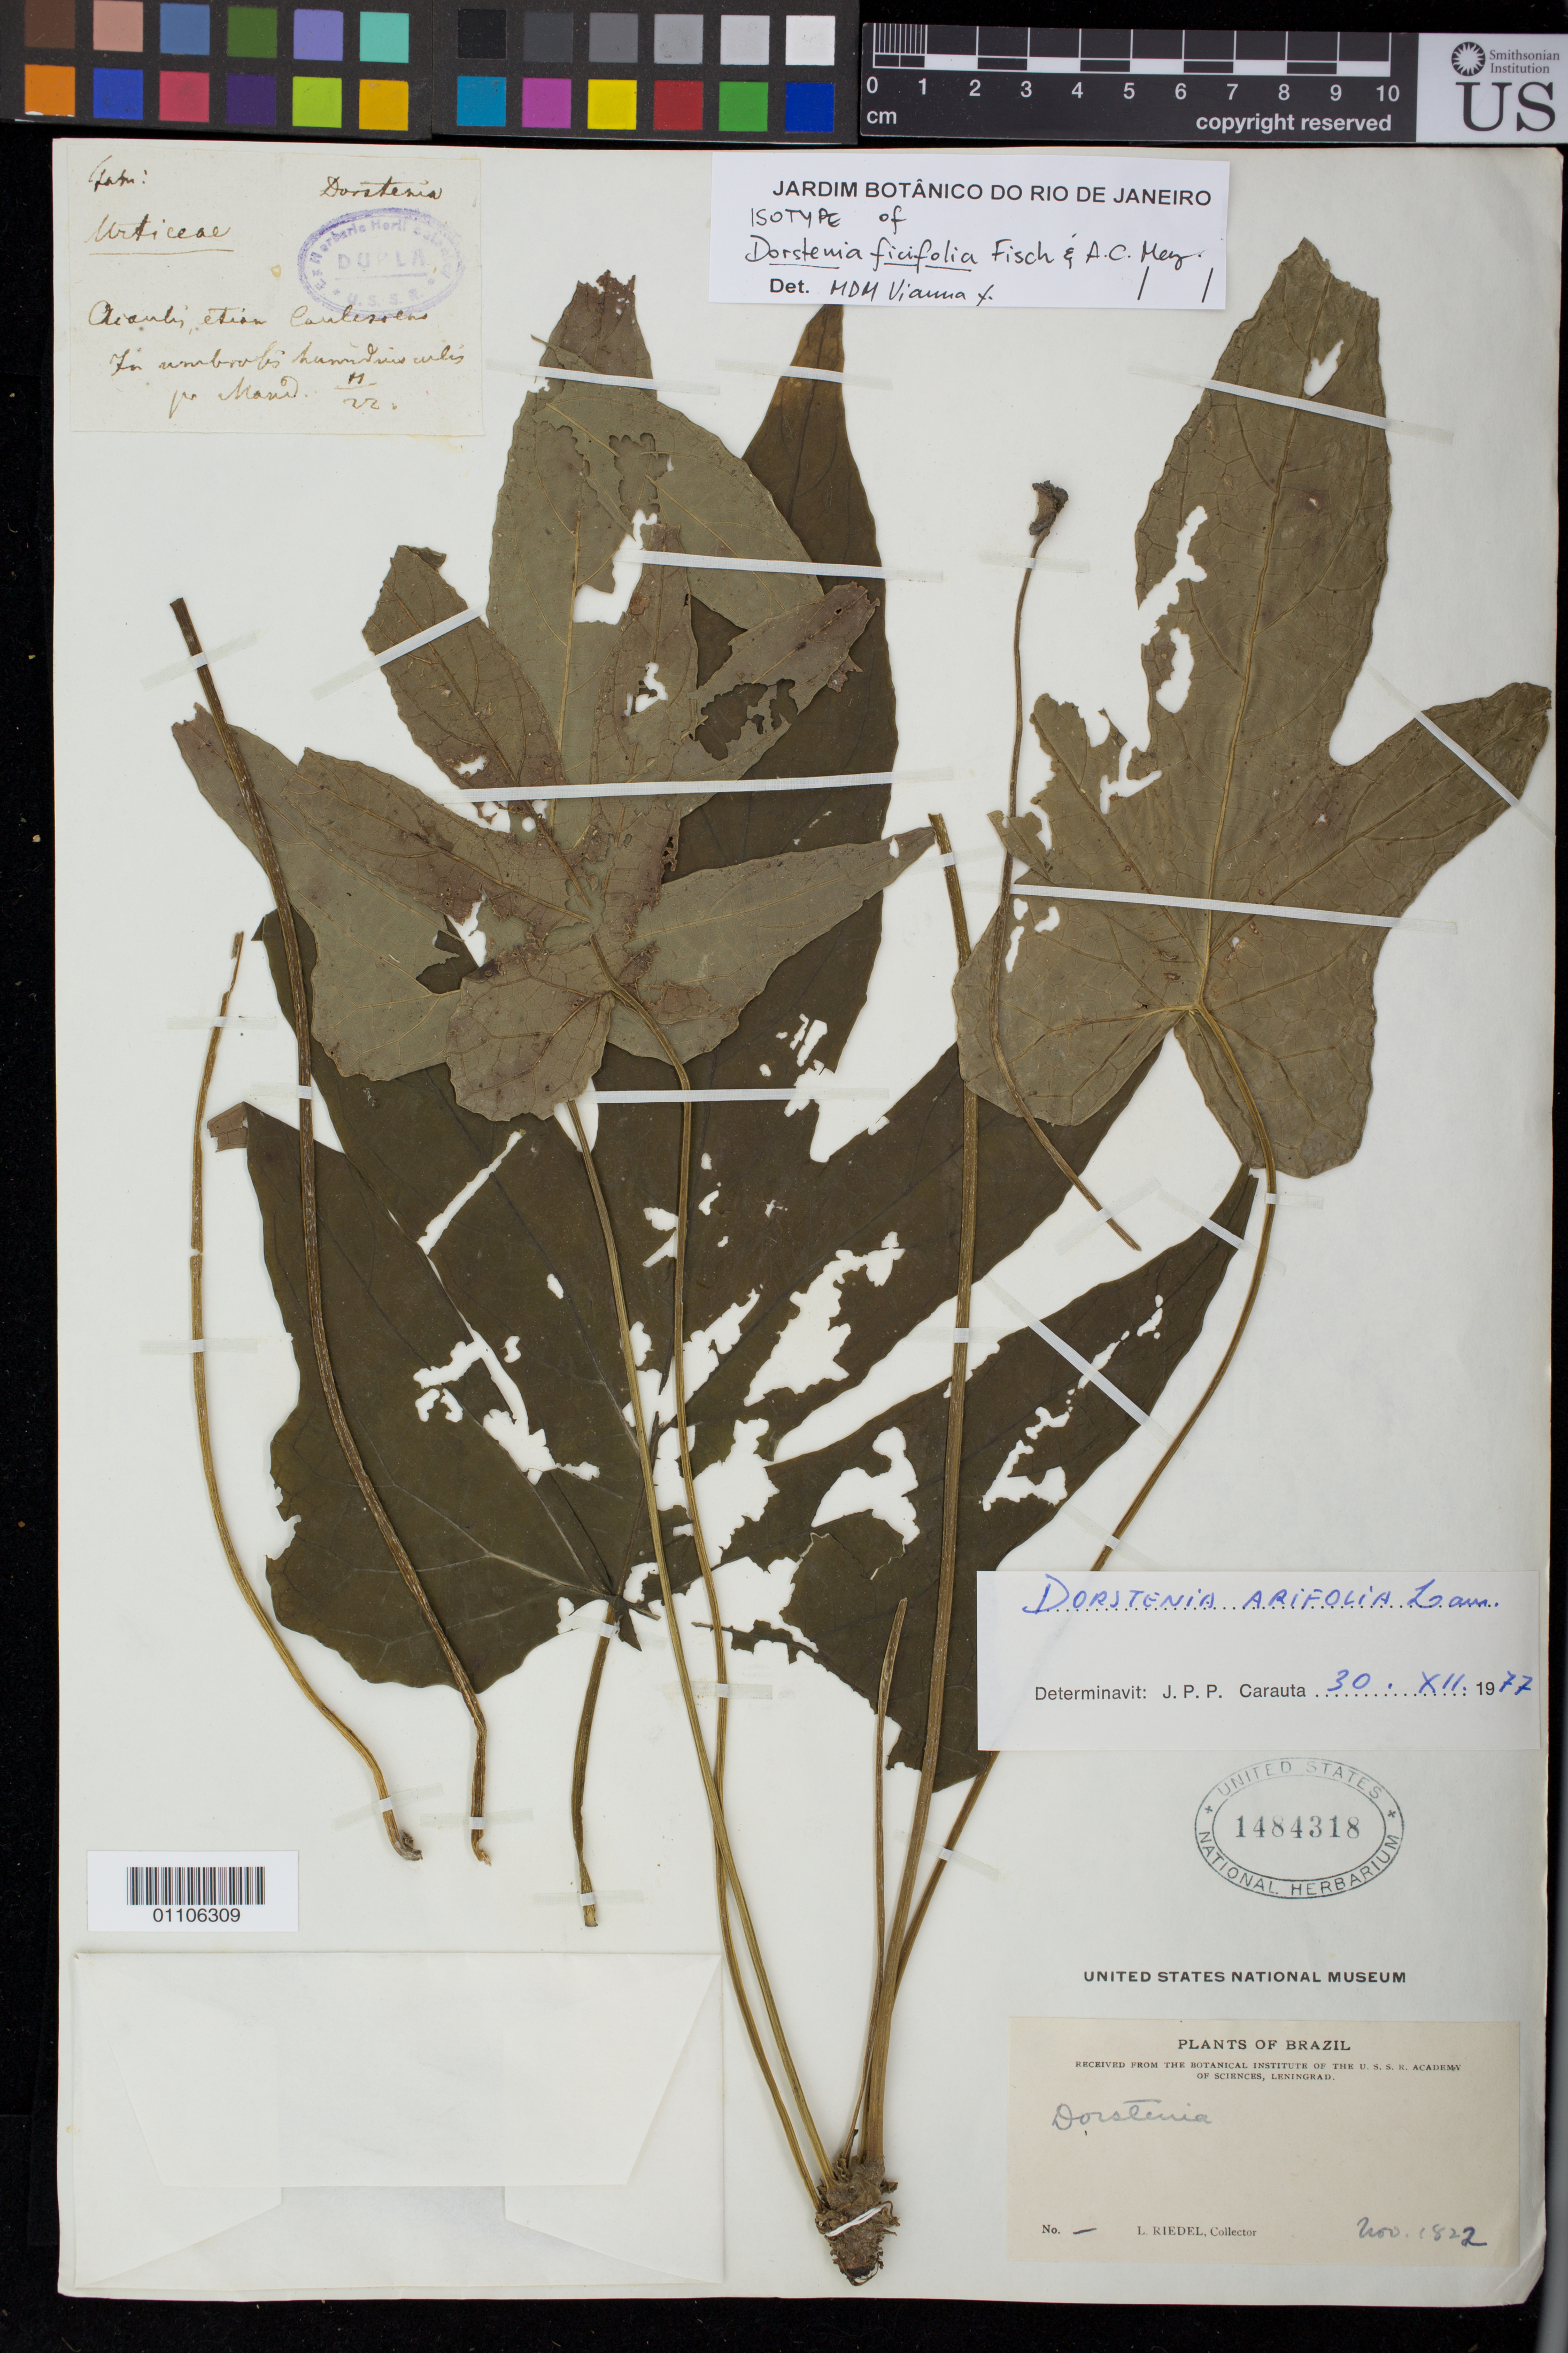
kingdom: Plantae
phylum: Tracheophyta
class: Magnoliopsida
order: Rosales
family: Moraceae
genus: Dorstenia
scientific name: Dorstenia ficifolia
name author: Fisch. & C.A. Mey.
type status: Possible Type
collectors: L. Riedel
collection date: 1822-11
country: Brazil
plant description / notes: Annotated by M.D.M. Vianna (undated) as "isotype" of Dorstenia ficifolia; lectotype collection is Riedel 71 as designated by Berg (2001).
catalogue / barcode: US 1484318